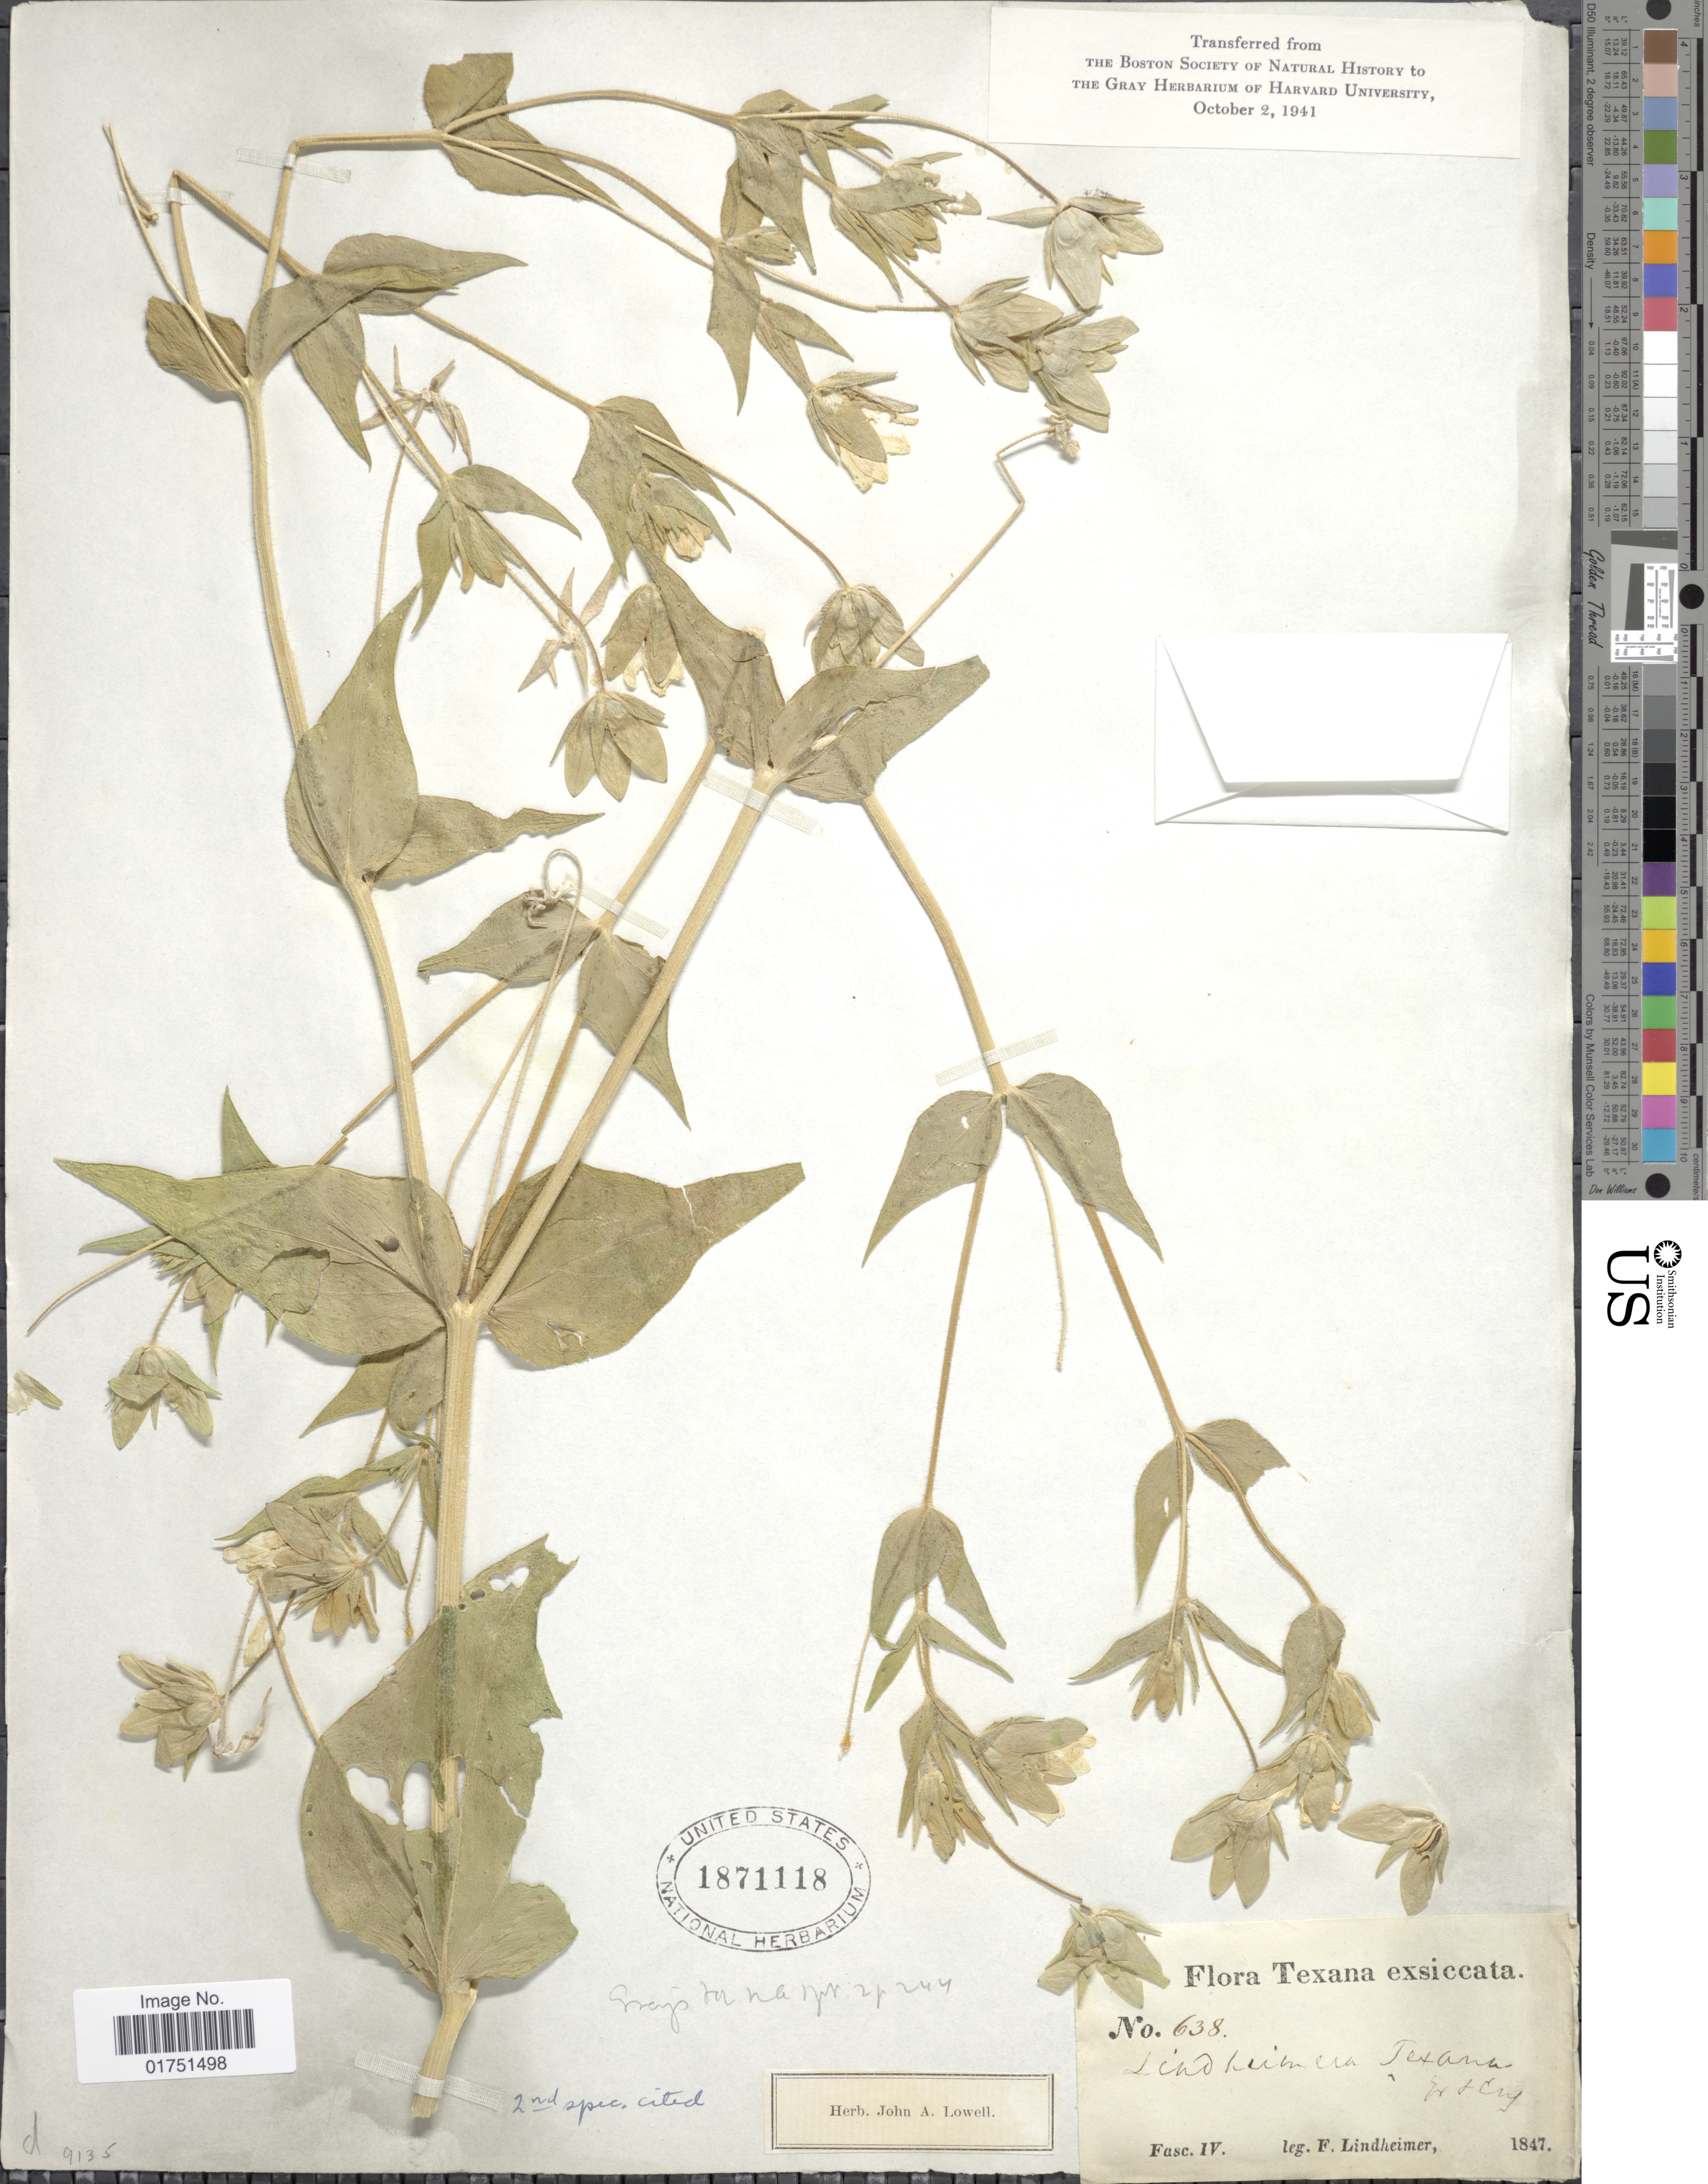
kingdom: Plantae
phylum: Tracheophyta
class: Magnoliopsida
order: Asterales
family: Asteraceae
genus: Lindheimera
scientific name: Lindheimera texana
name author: A. Gray & Engelm. in A. Gray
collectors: F. Lindheimer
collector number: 638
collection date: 1847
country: United States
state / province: Texas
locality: Texana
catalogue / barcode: US 1871118